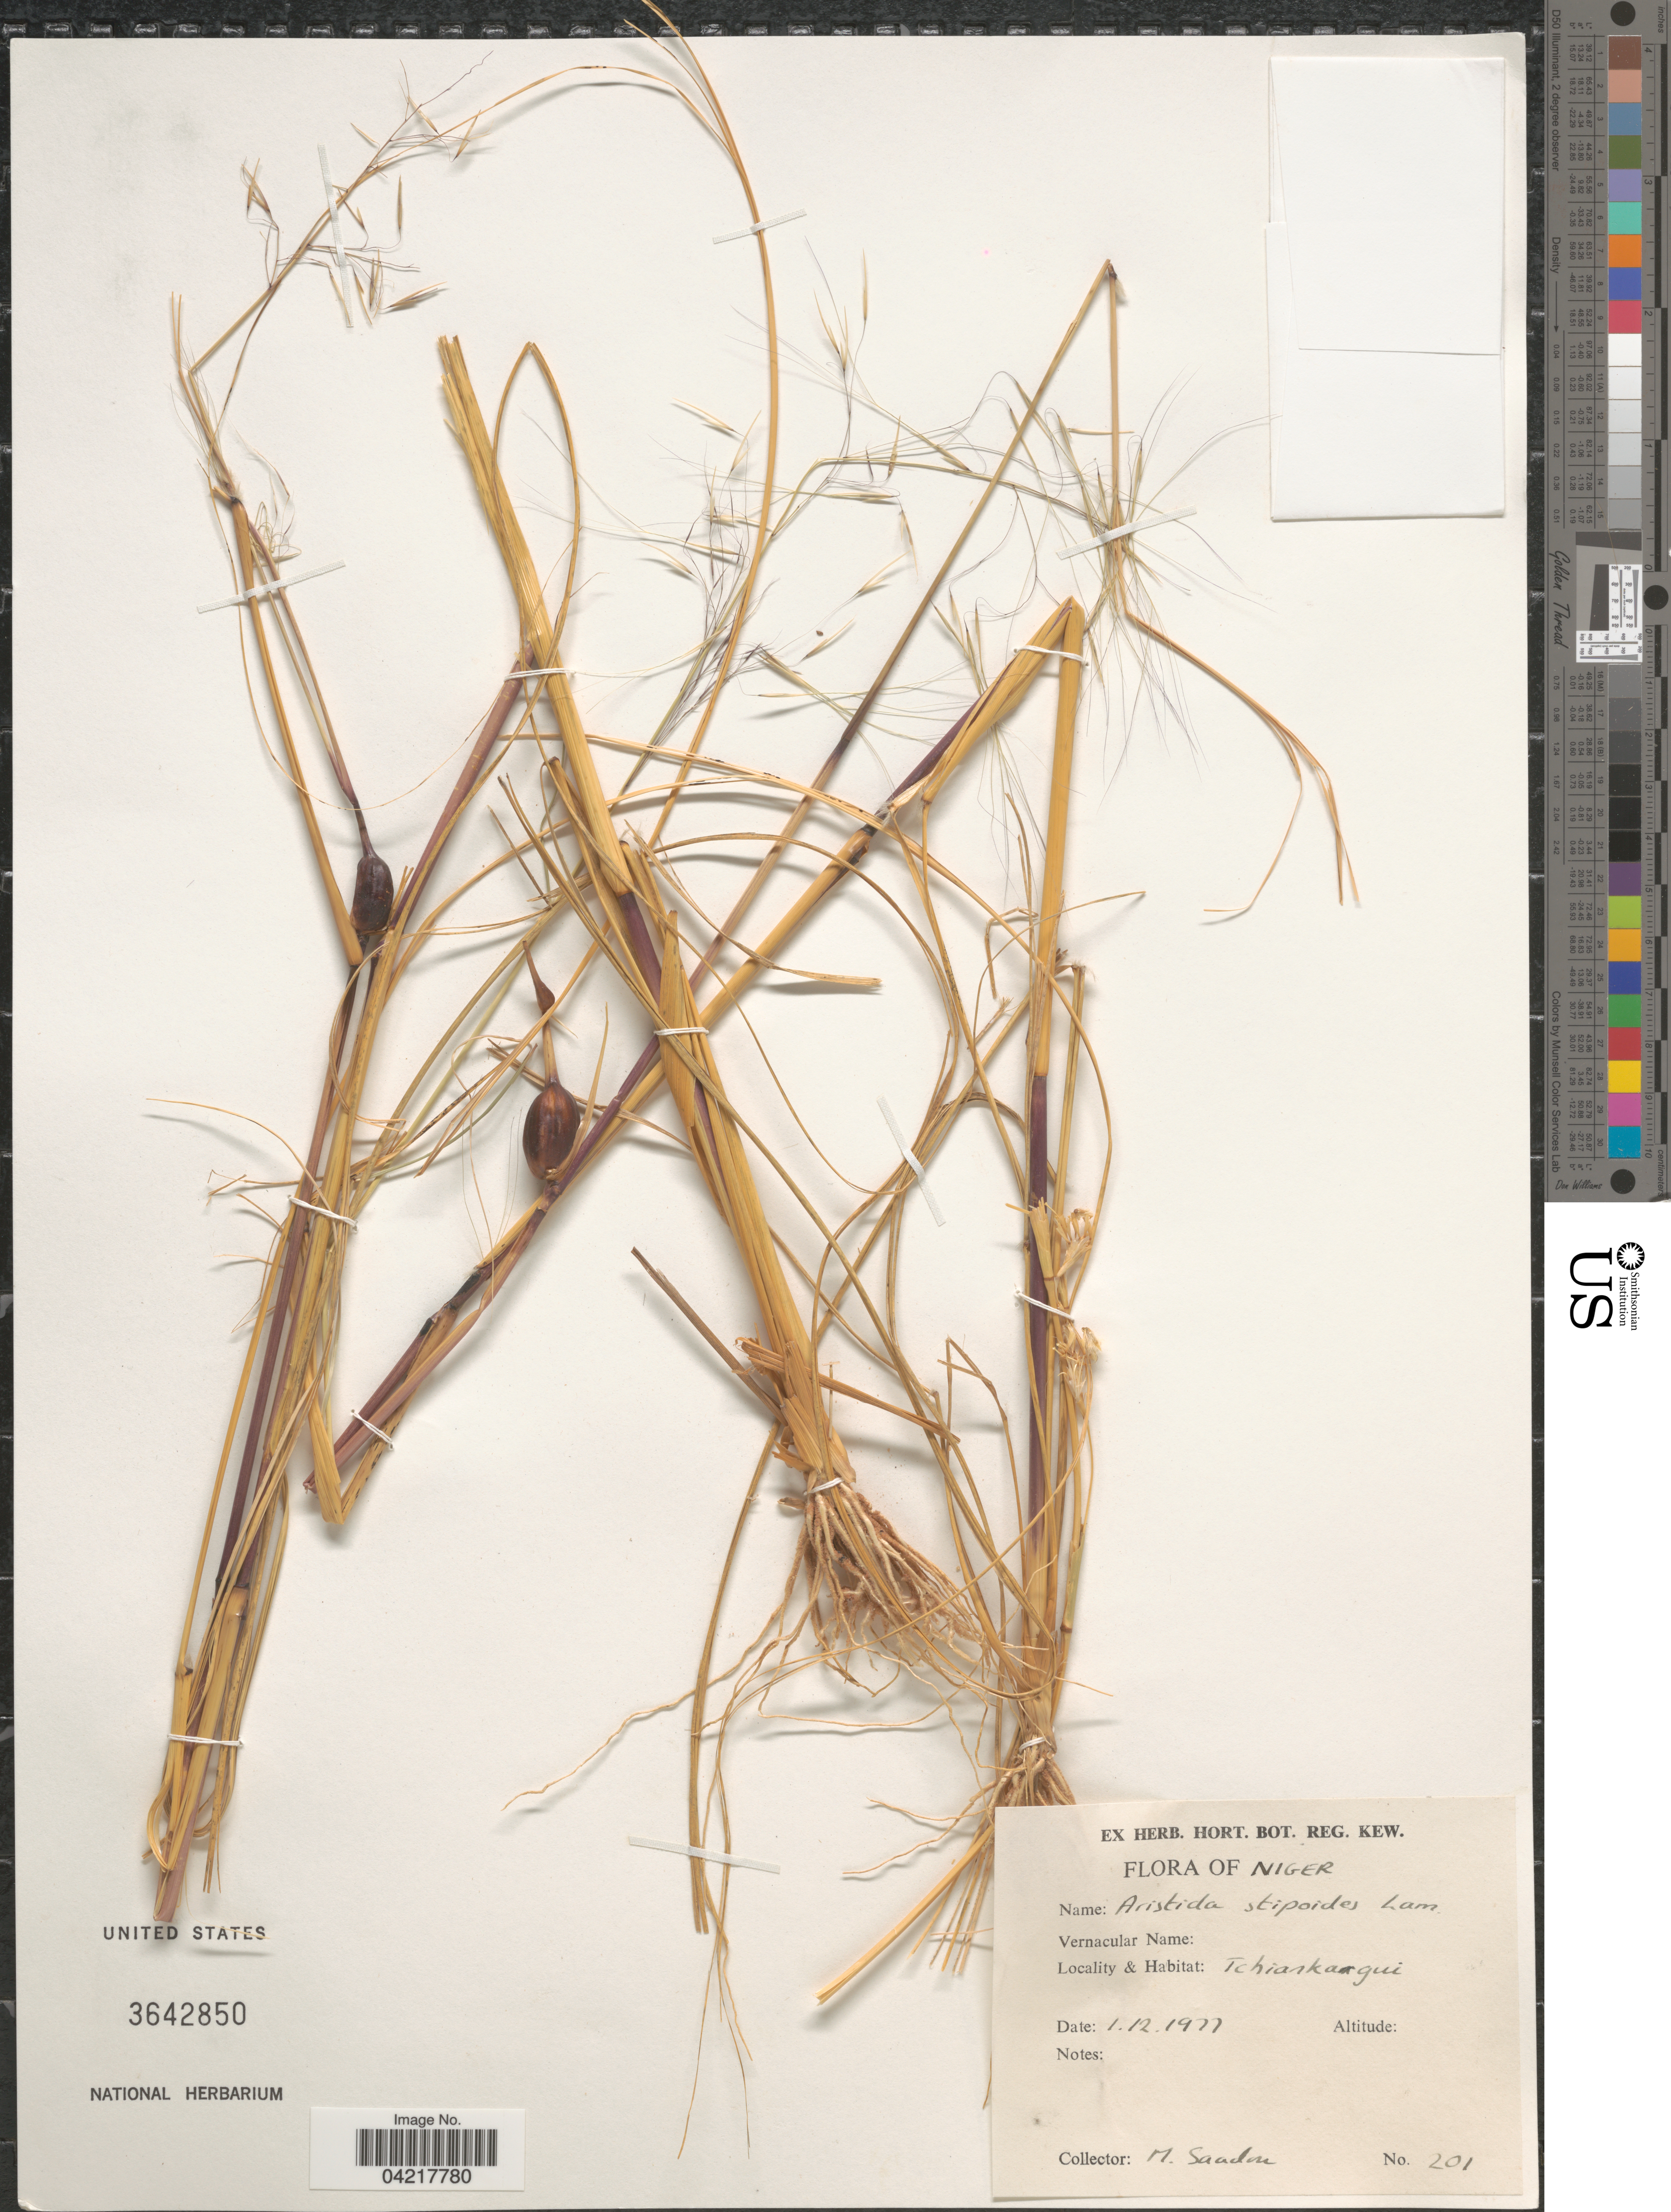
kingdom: Plantae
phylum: Tracheophyta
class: Liliopsida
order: Poales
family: Poaceae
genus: Aristida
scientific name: Aristida stipoides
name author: R. Br.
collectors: M. Saadon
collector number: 201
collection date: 1977-12-01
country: Nigeria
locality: Tchiankargui.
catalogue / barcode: US 3642850